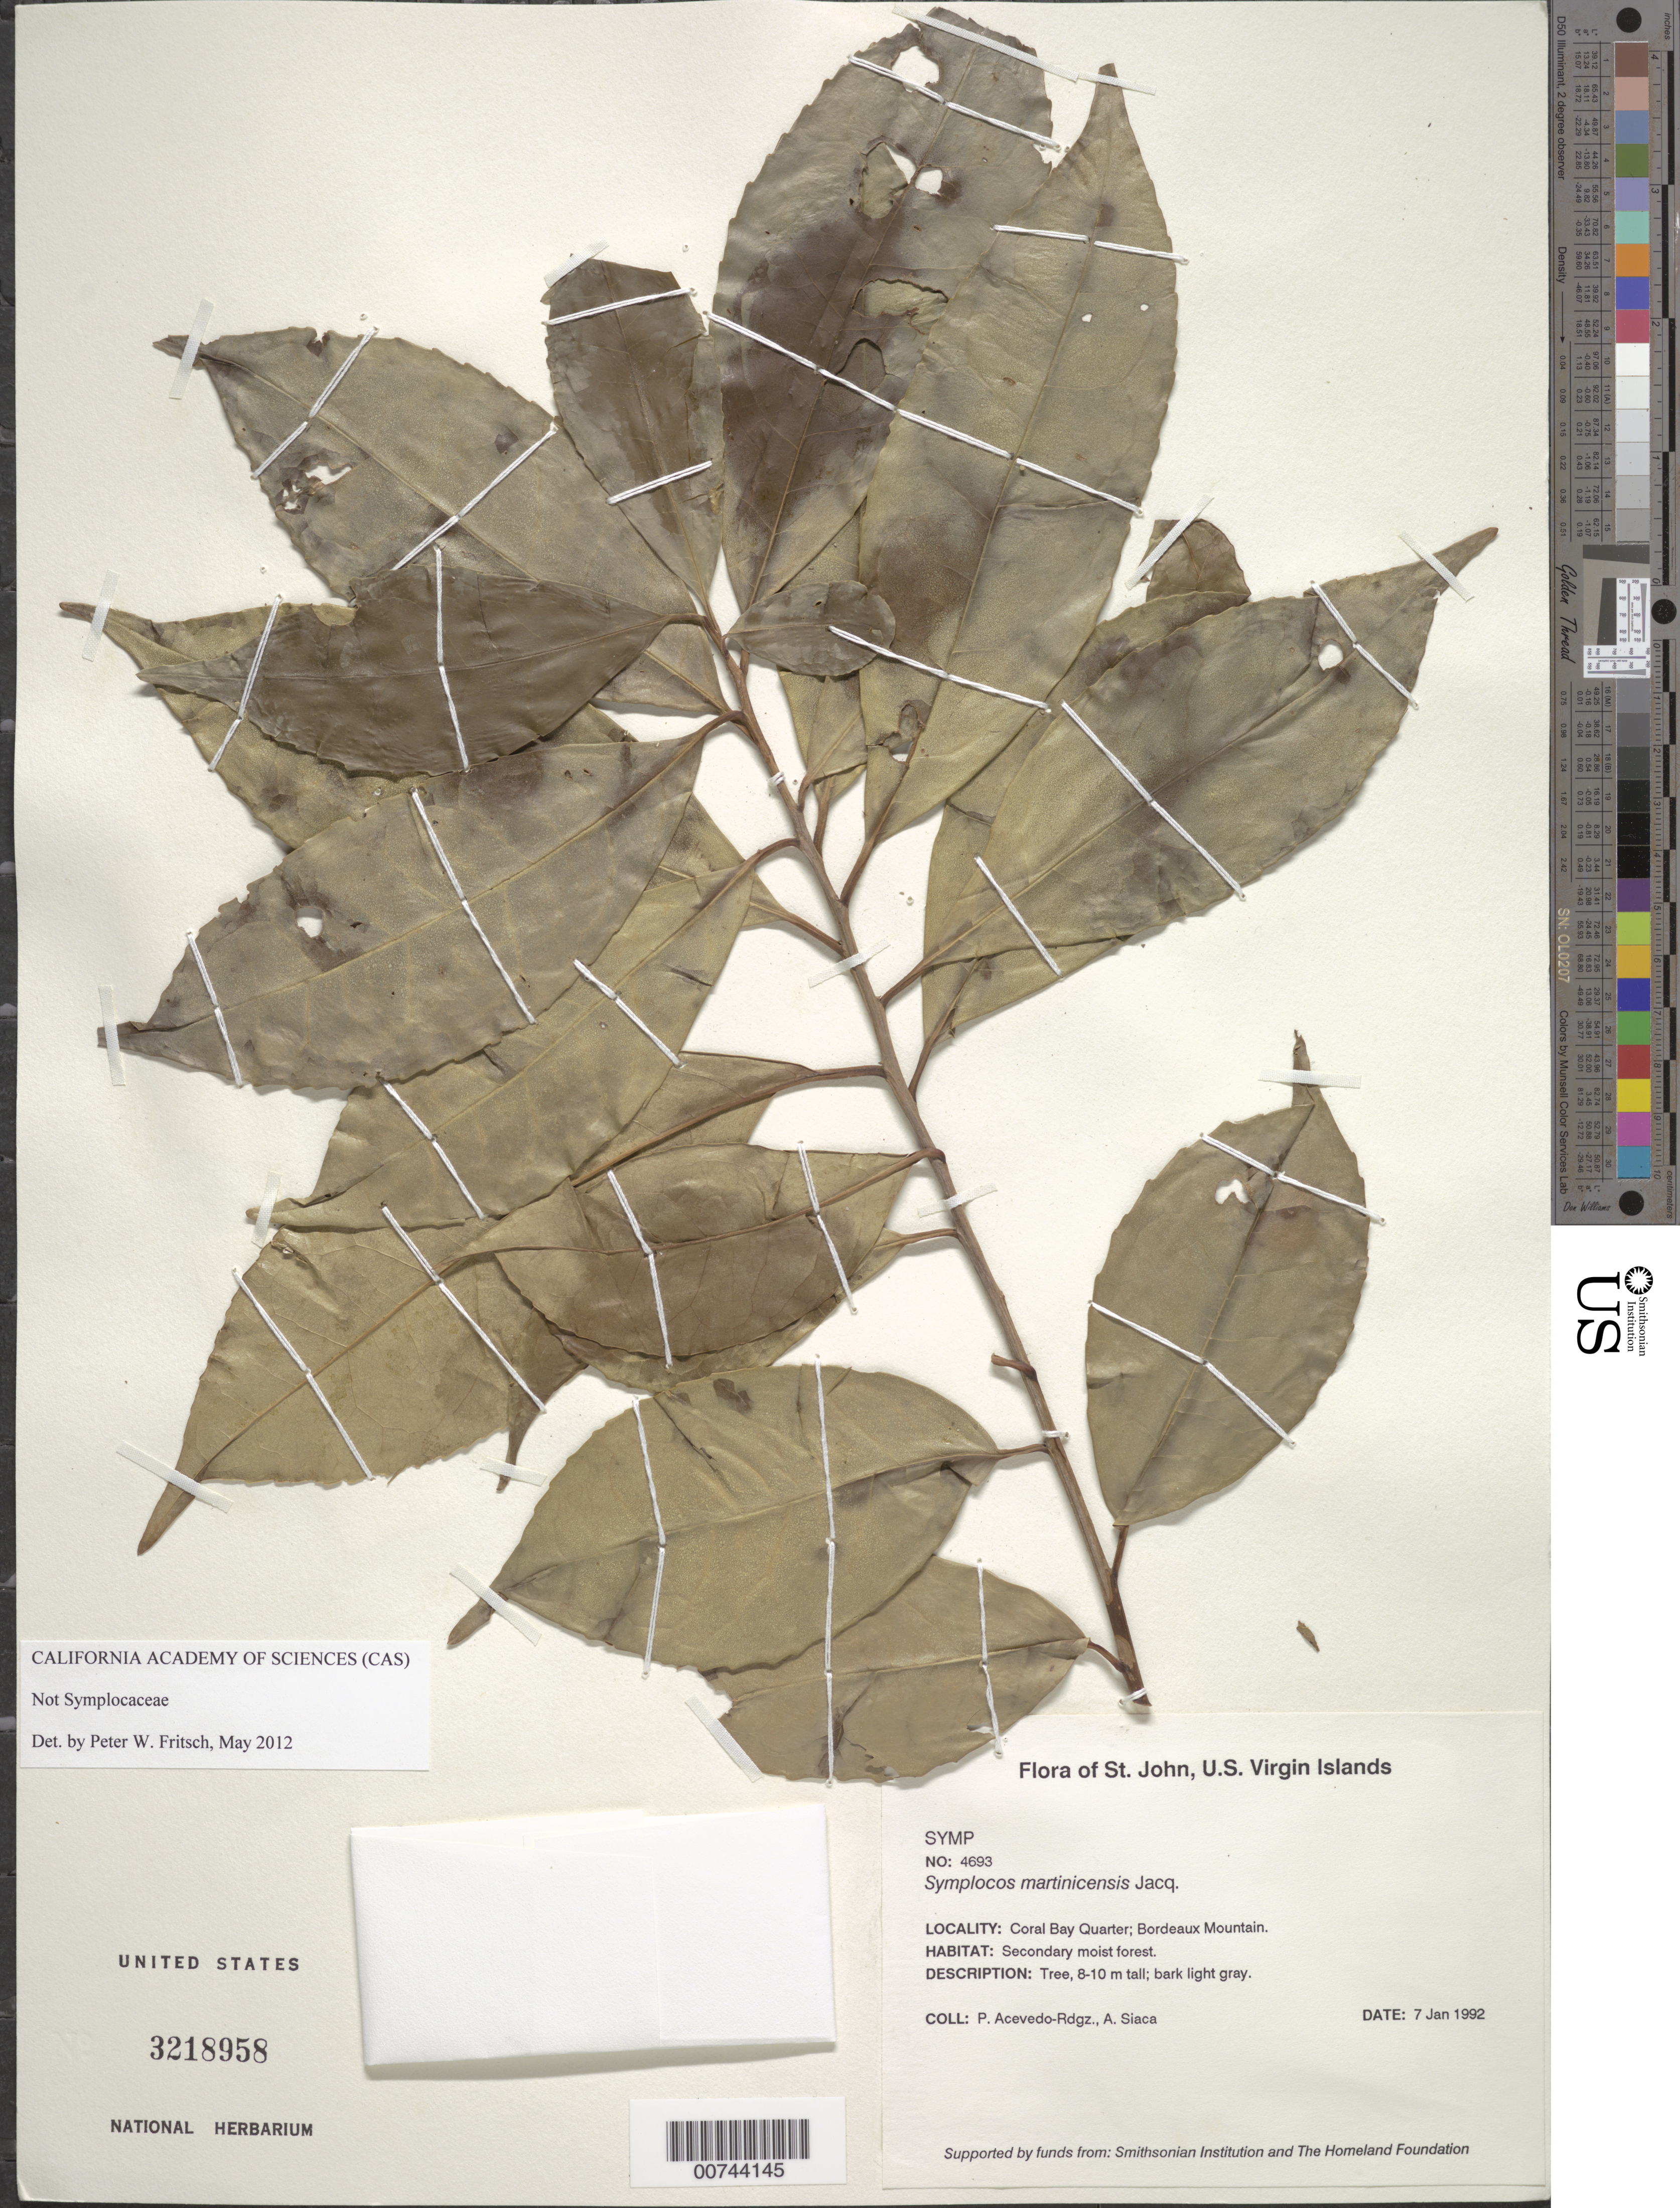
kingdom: Plantae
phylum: Tracheophyta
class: Magnoliopsida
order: Ericales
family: Symplocaceae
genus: Symplocos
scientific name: Symplocos martinicensis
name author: Jacq.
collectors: P. Acevedo-Rodr. & A. Siaca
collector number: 4693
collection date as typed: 07 Jan 1992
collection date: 1992-01-07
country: U.S. Virgin Islands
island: St. John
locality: Coral Bay Quarter; Bordeaux Mountain.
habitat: Secondary moist forest.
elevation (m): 300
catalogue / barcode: US 3218958